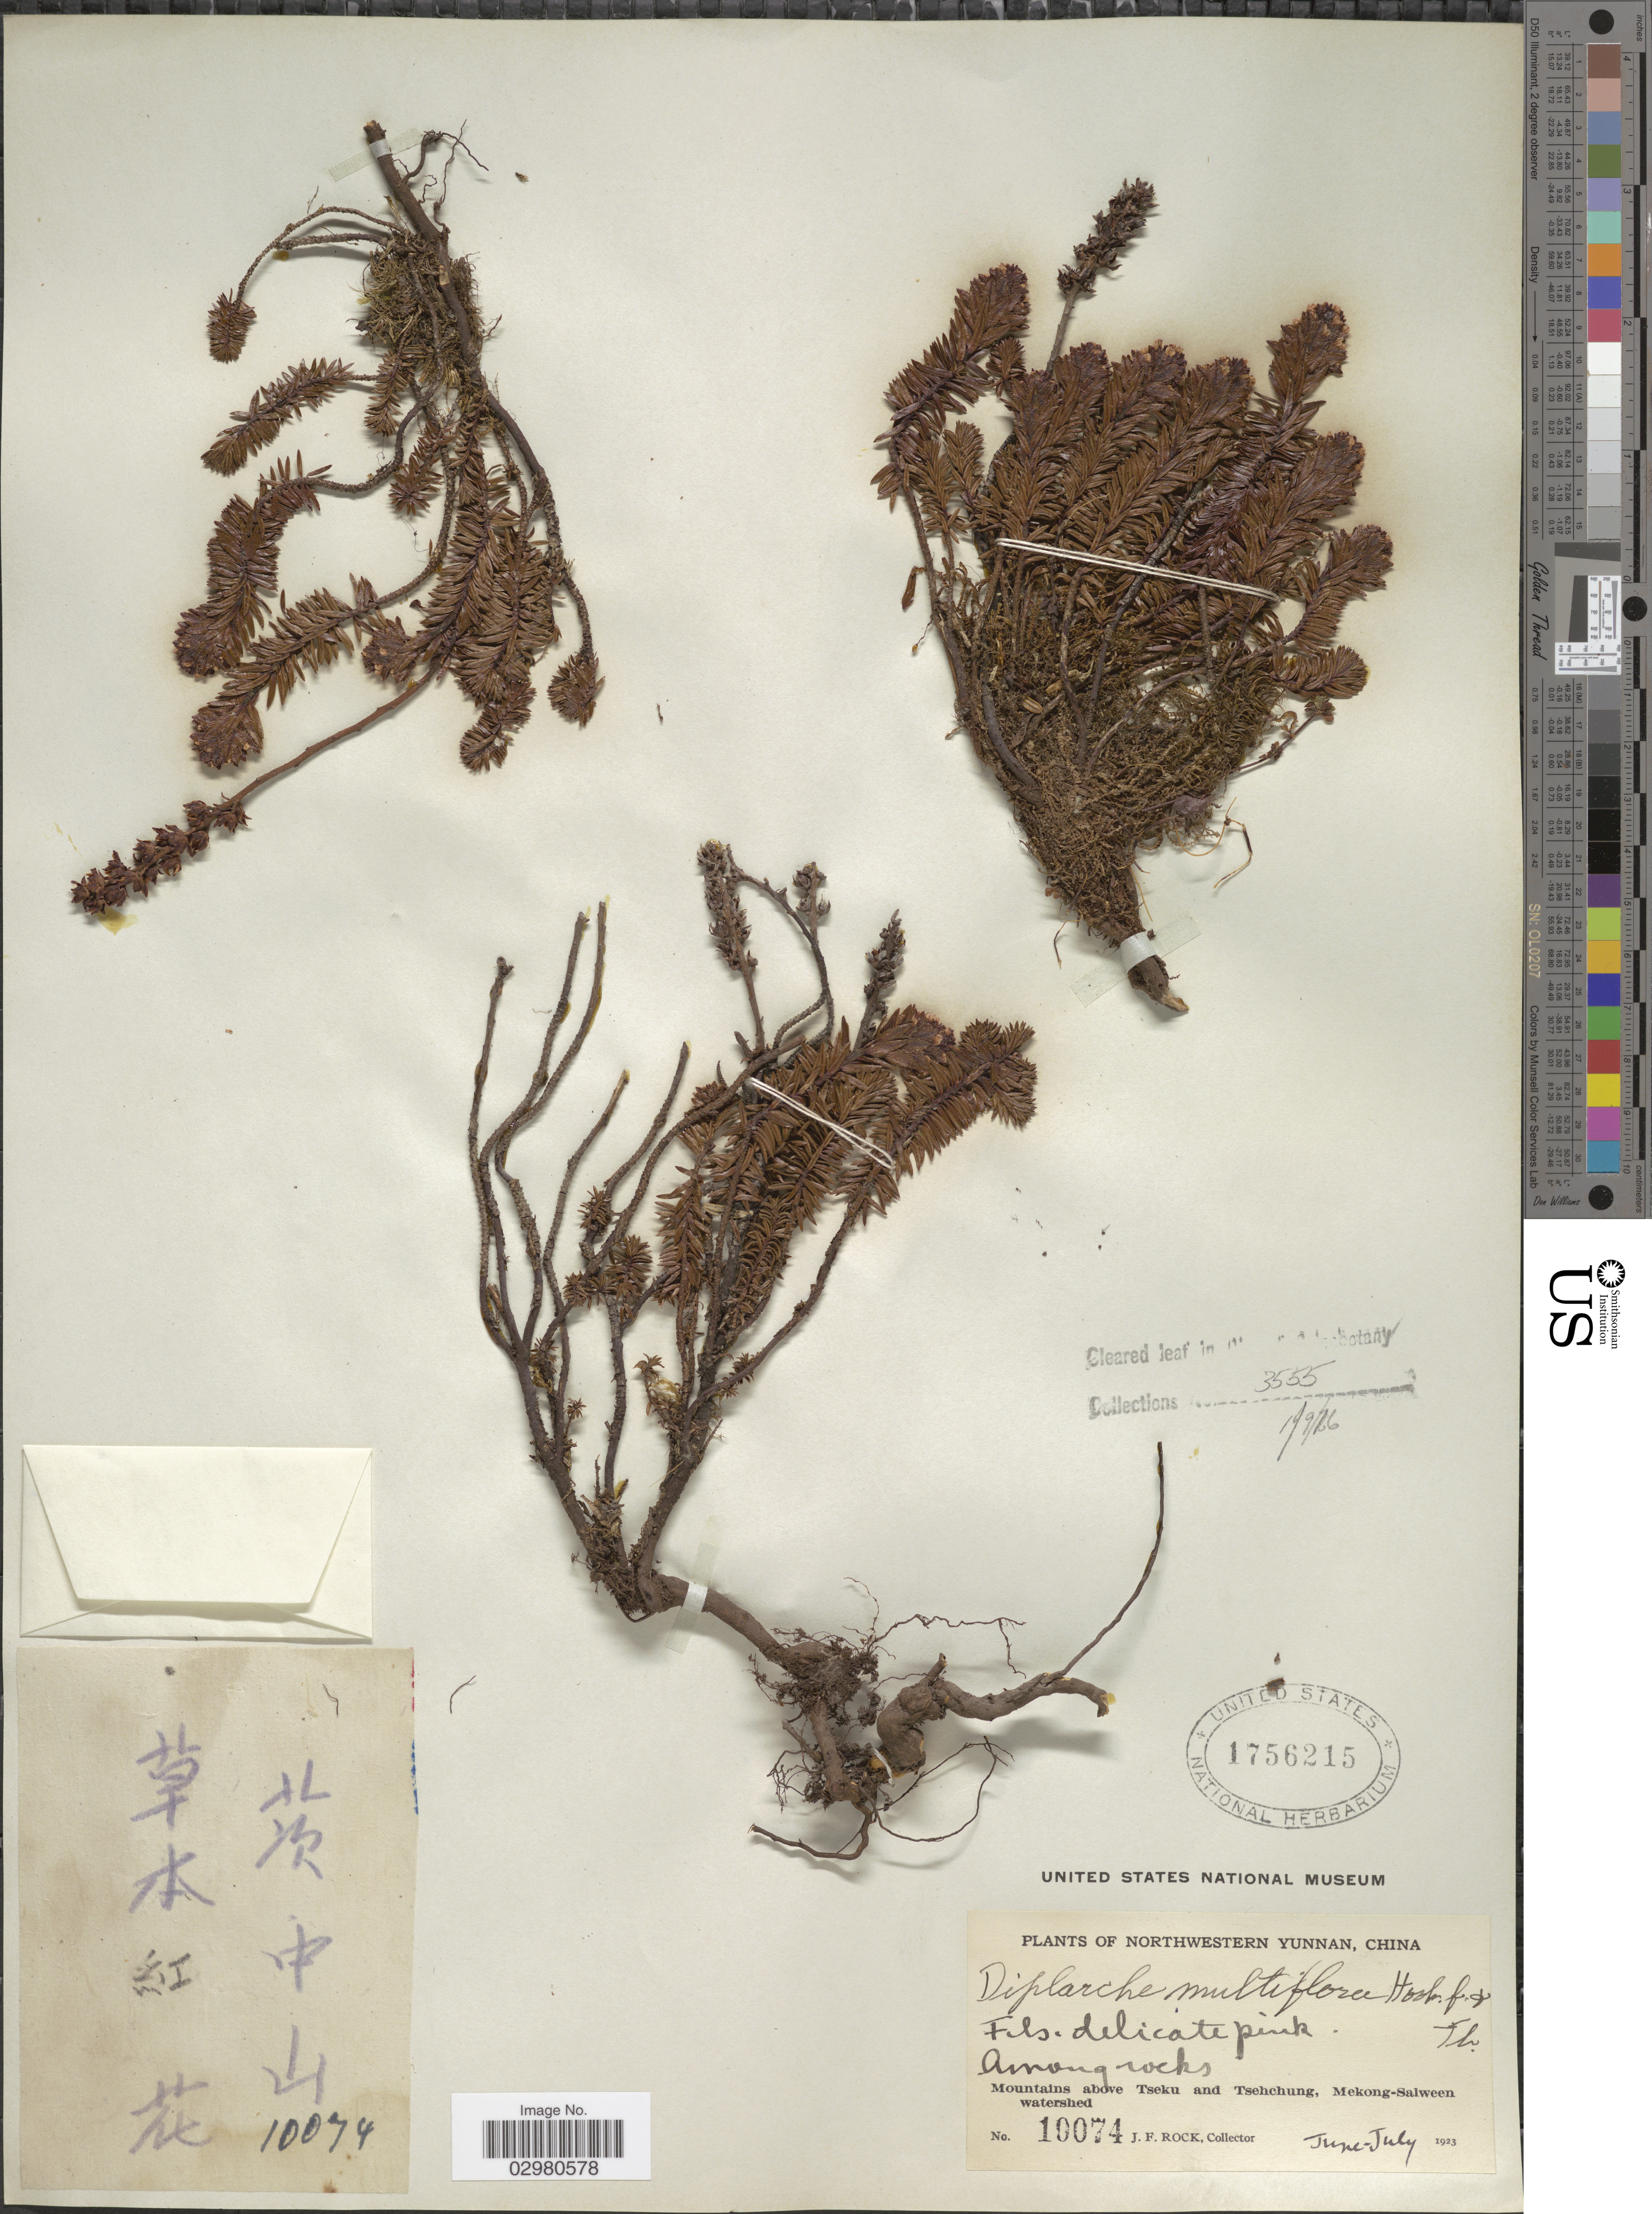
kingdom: Plantae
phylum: Tracheophyta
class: Magnoliopsida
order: Ericales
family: Ericaceae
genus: Diplarche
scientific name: Diplarche multiflora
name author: Hook. f. & Thomson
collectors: J. Rock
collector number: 10074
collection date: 1923-06/1923-07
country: China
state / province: Yunnan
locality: Northwestern Yunnan. Mountains above Tseku and Tsehchung, Mekong-Salween watershed.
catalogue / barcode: US 1756215